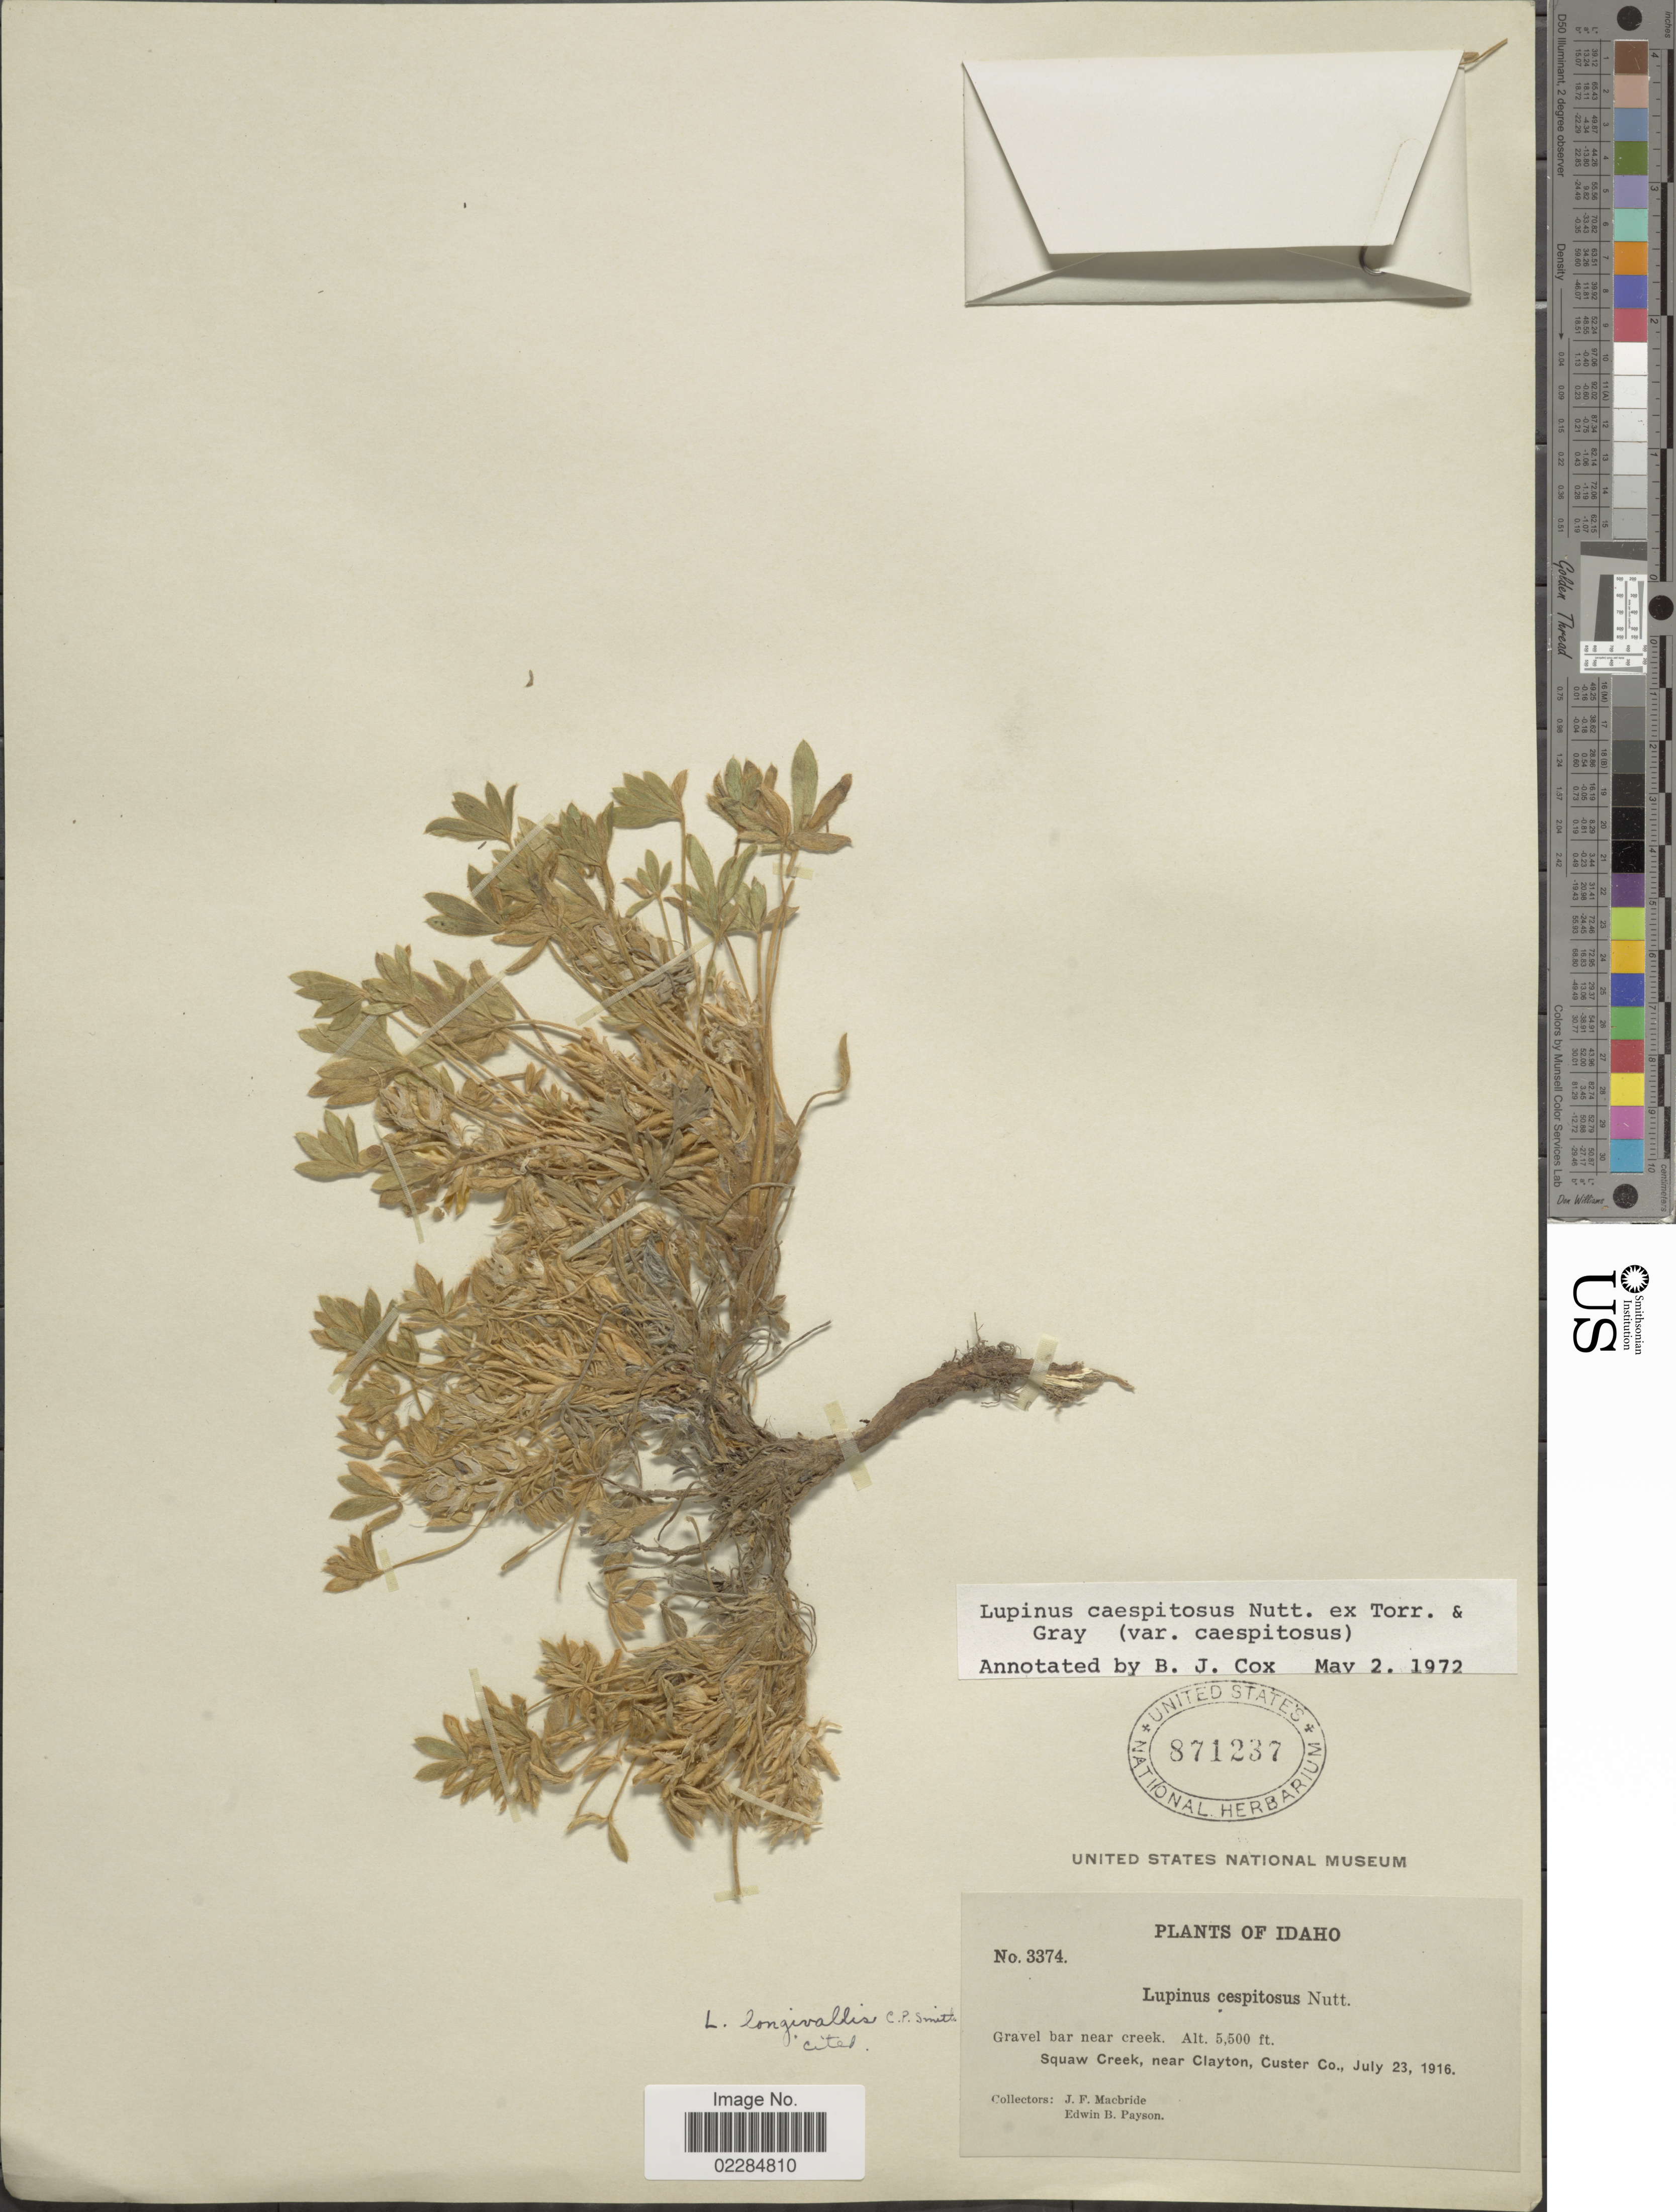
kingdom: Plantae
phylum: Tracheophyta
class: Magnoliopsida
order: Fabales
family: Fabaceae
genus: Lupinus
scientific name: Lupinus caespitosus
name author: Nutt.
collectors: J. F. Macbride & E. B. Payson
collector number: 3374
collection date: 1916-07-23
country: United States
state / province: Idaho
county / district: Custer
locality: Gravel bar near creek. Squaw Creek, near Clayton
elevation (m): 1676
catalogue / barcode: US 871237